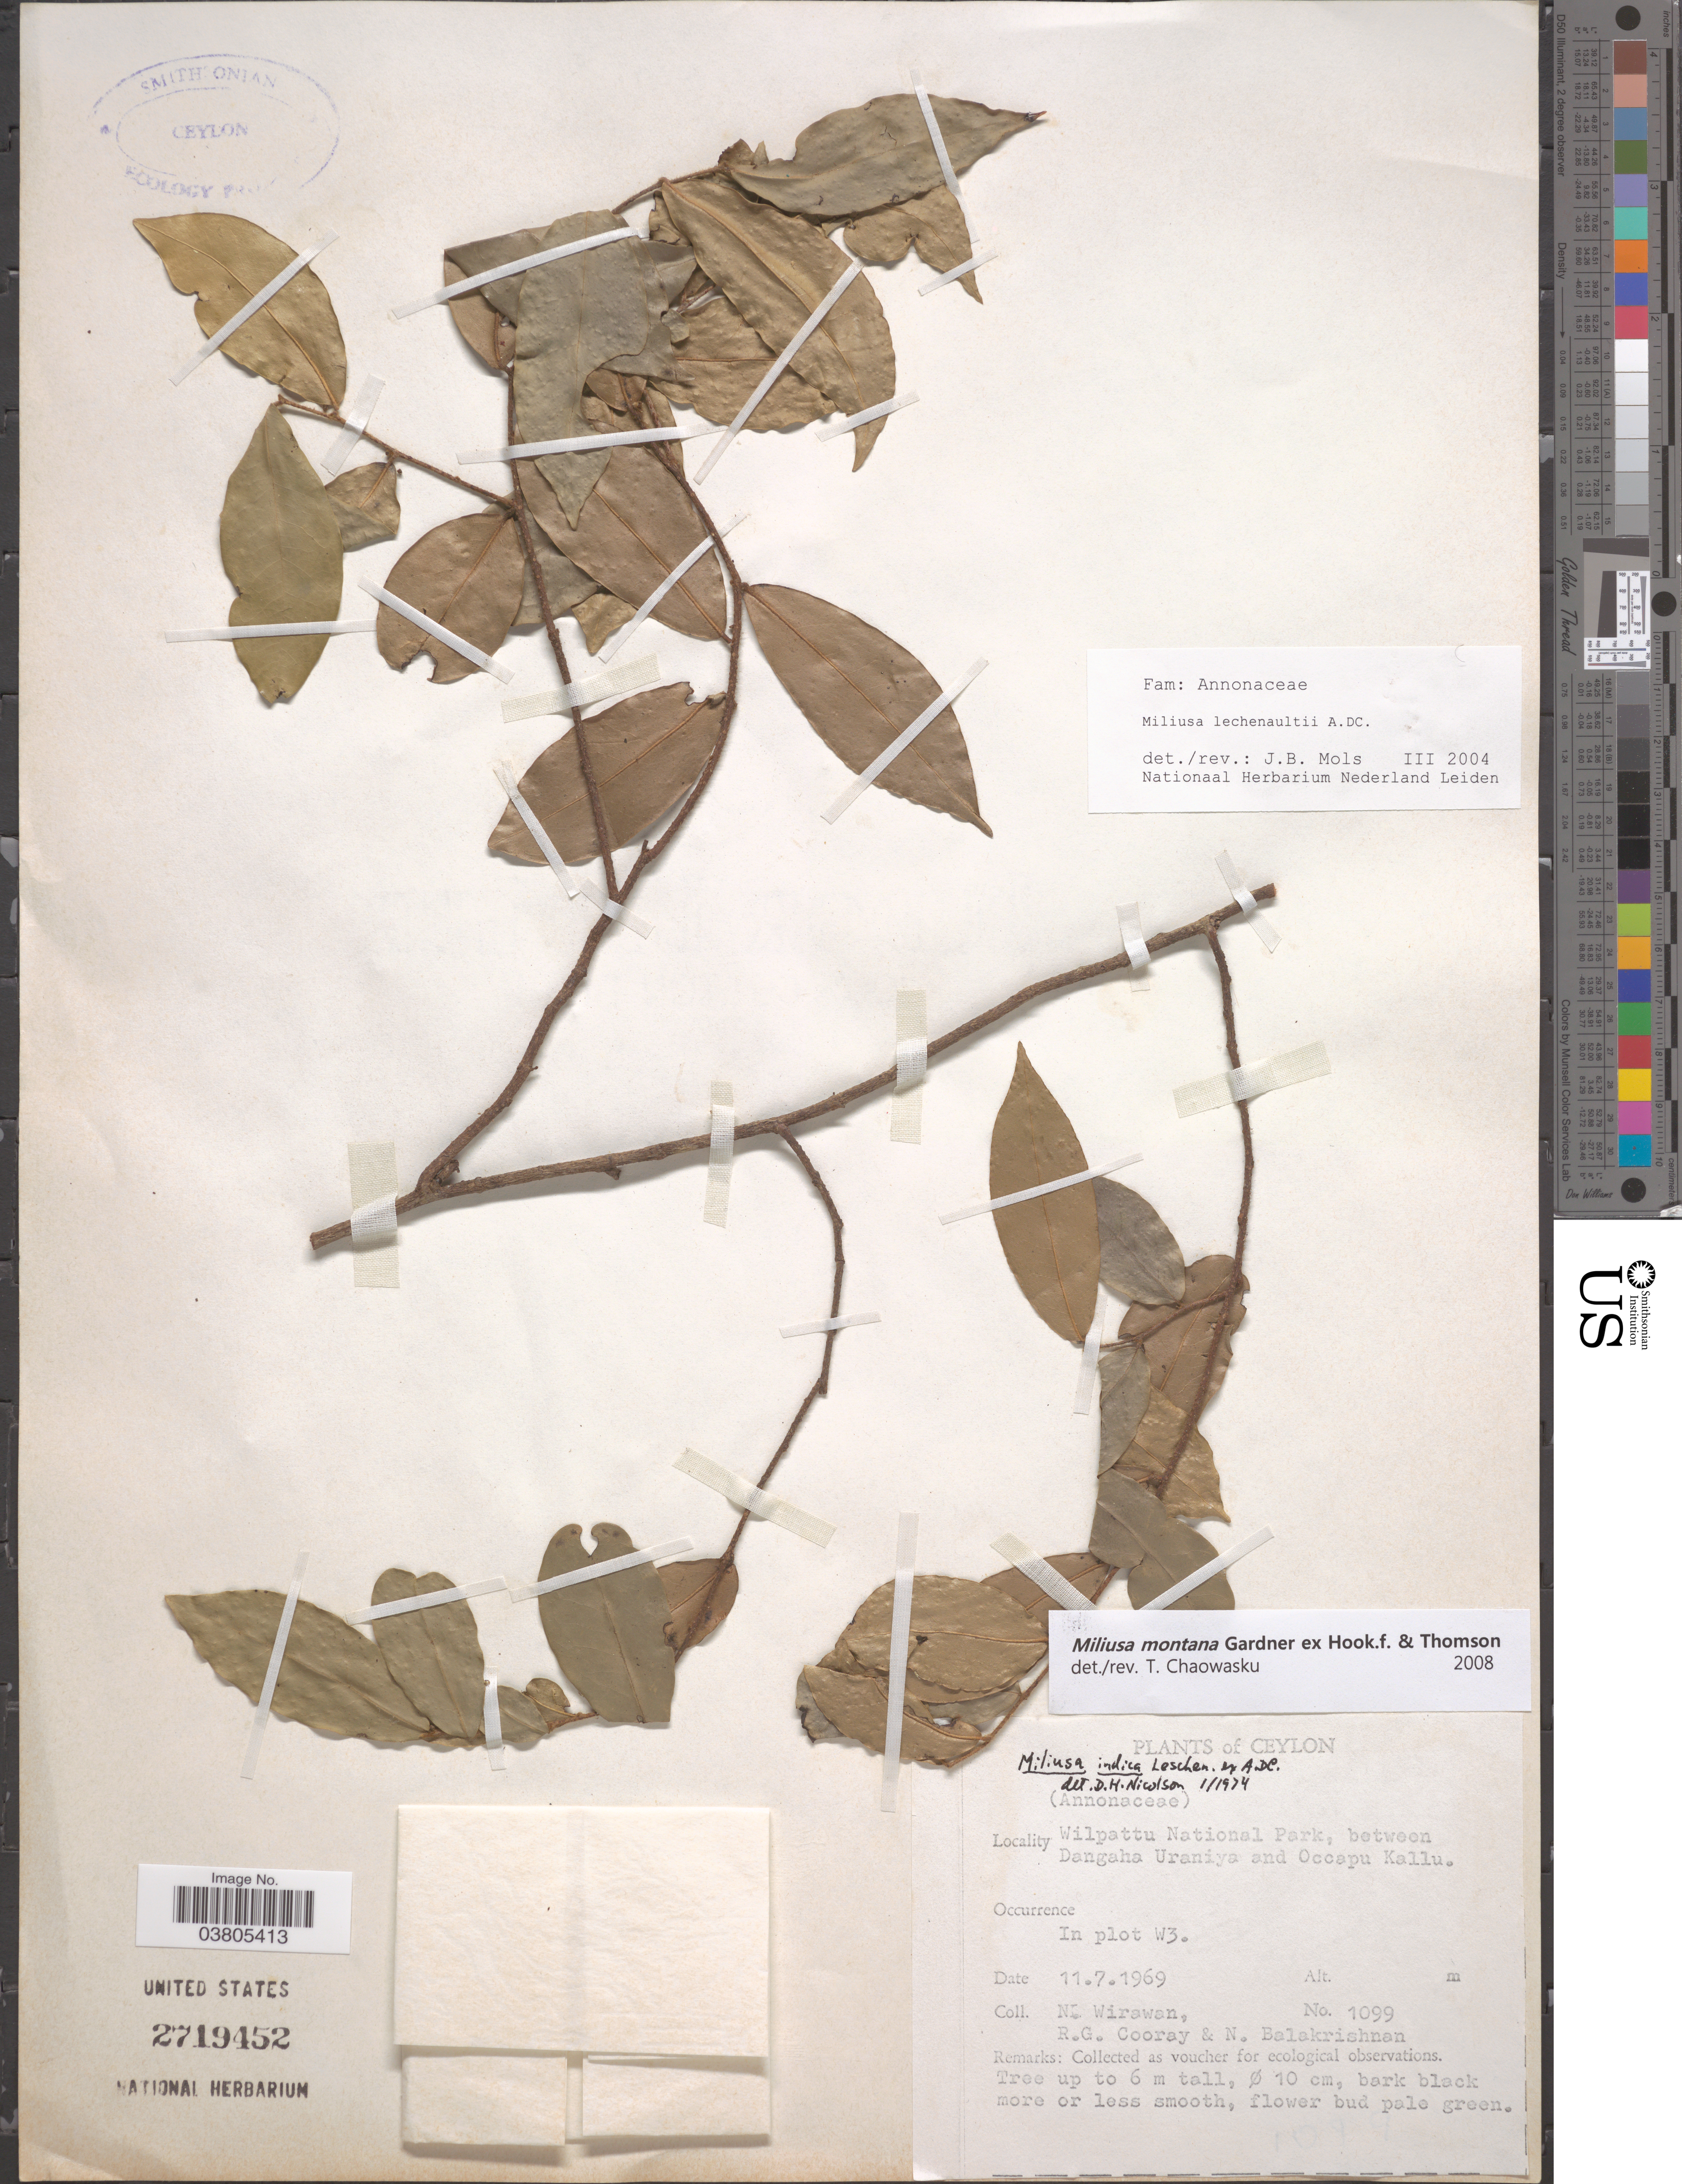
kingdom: Plantae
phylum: Tracheophyta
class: Magnoliopsida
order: Magnoliales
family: Annonaceae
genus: Miliusa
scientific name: Miliusa montana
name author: Gardner ex Hook. f. & Thomson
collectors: N. Wirawan, R. Cooray & N. Balakrishnan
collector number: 109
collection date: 1969-07-11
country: Sri Lanka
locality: Ceylon. Wilpattu National Park, between Dangaha Uraniya and Occapu Kallu. In plot W3.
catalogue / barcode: US 2719452